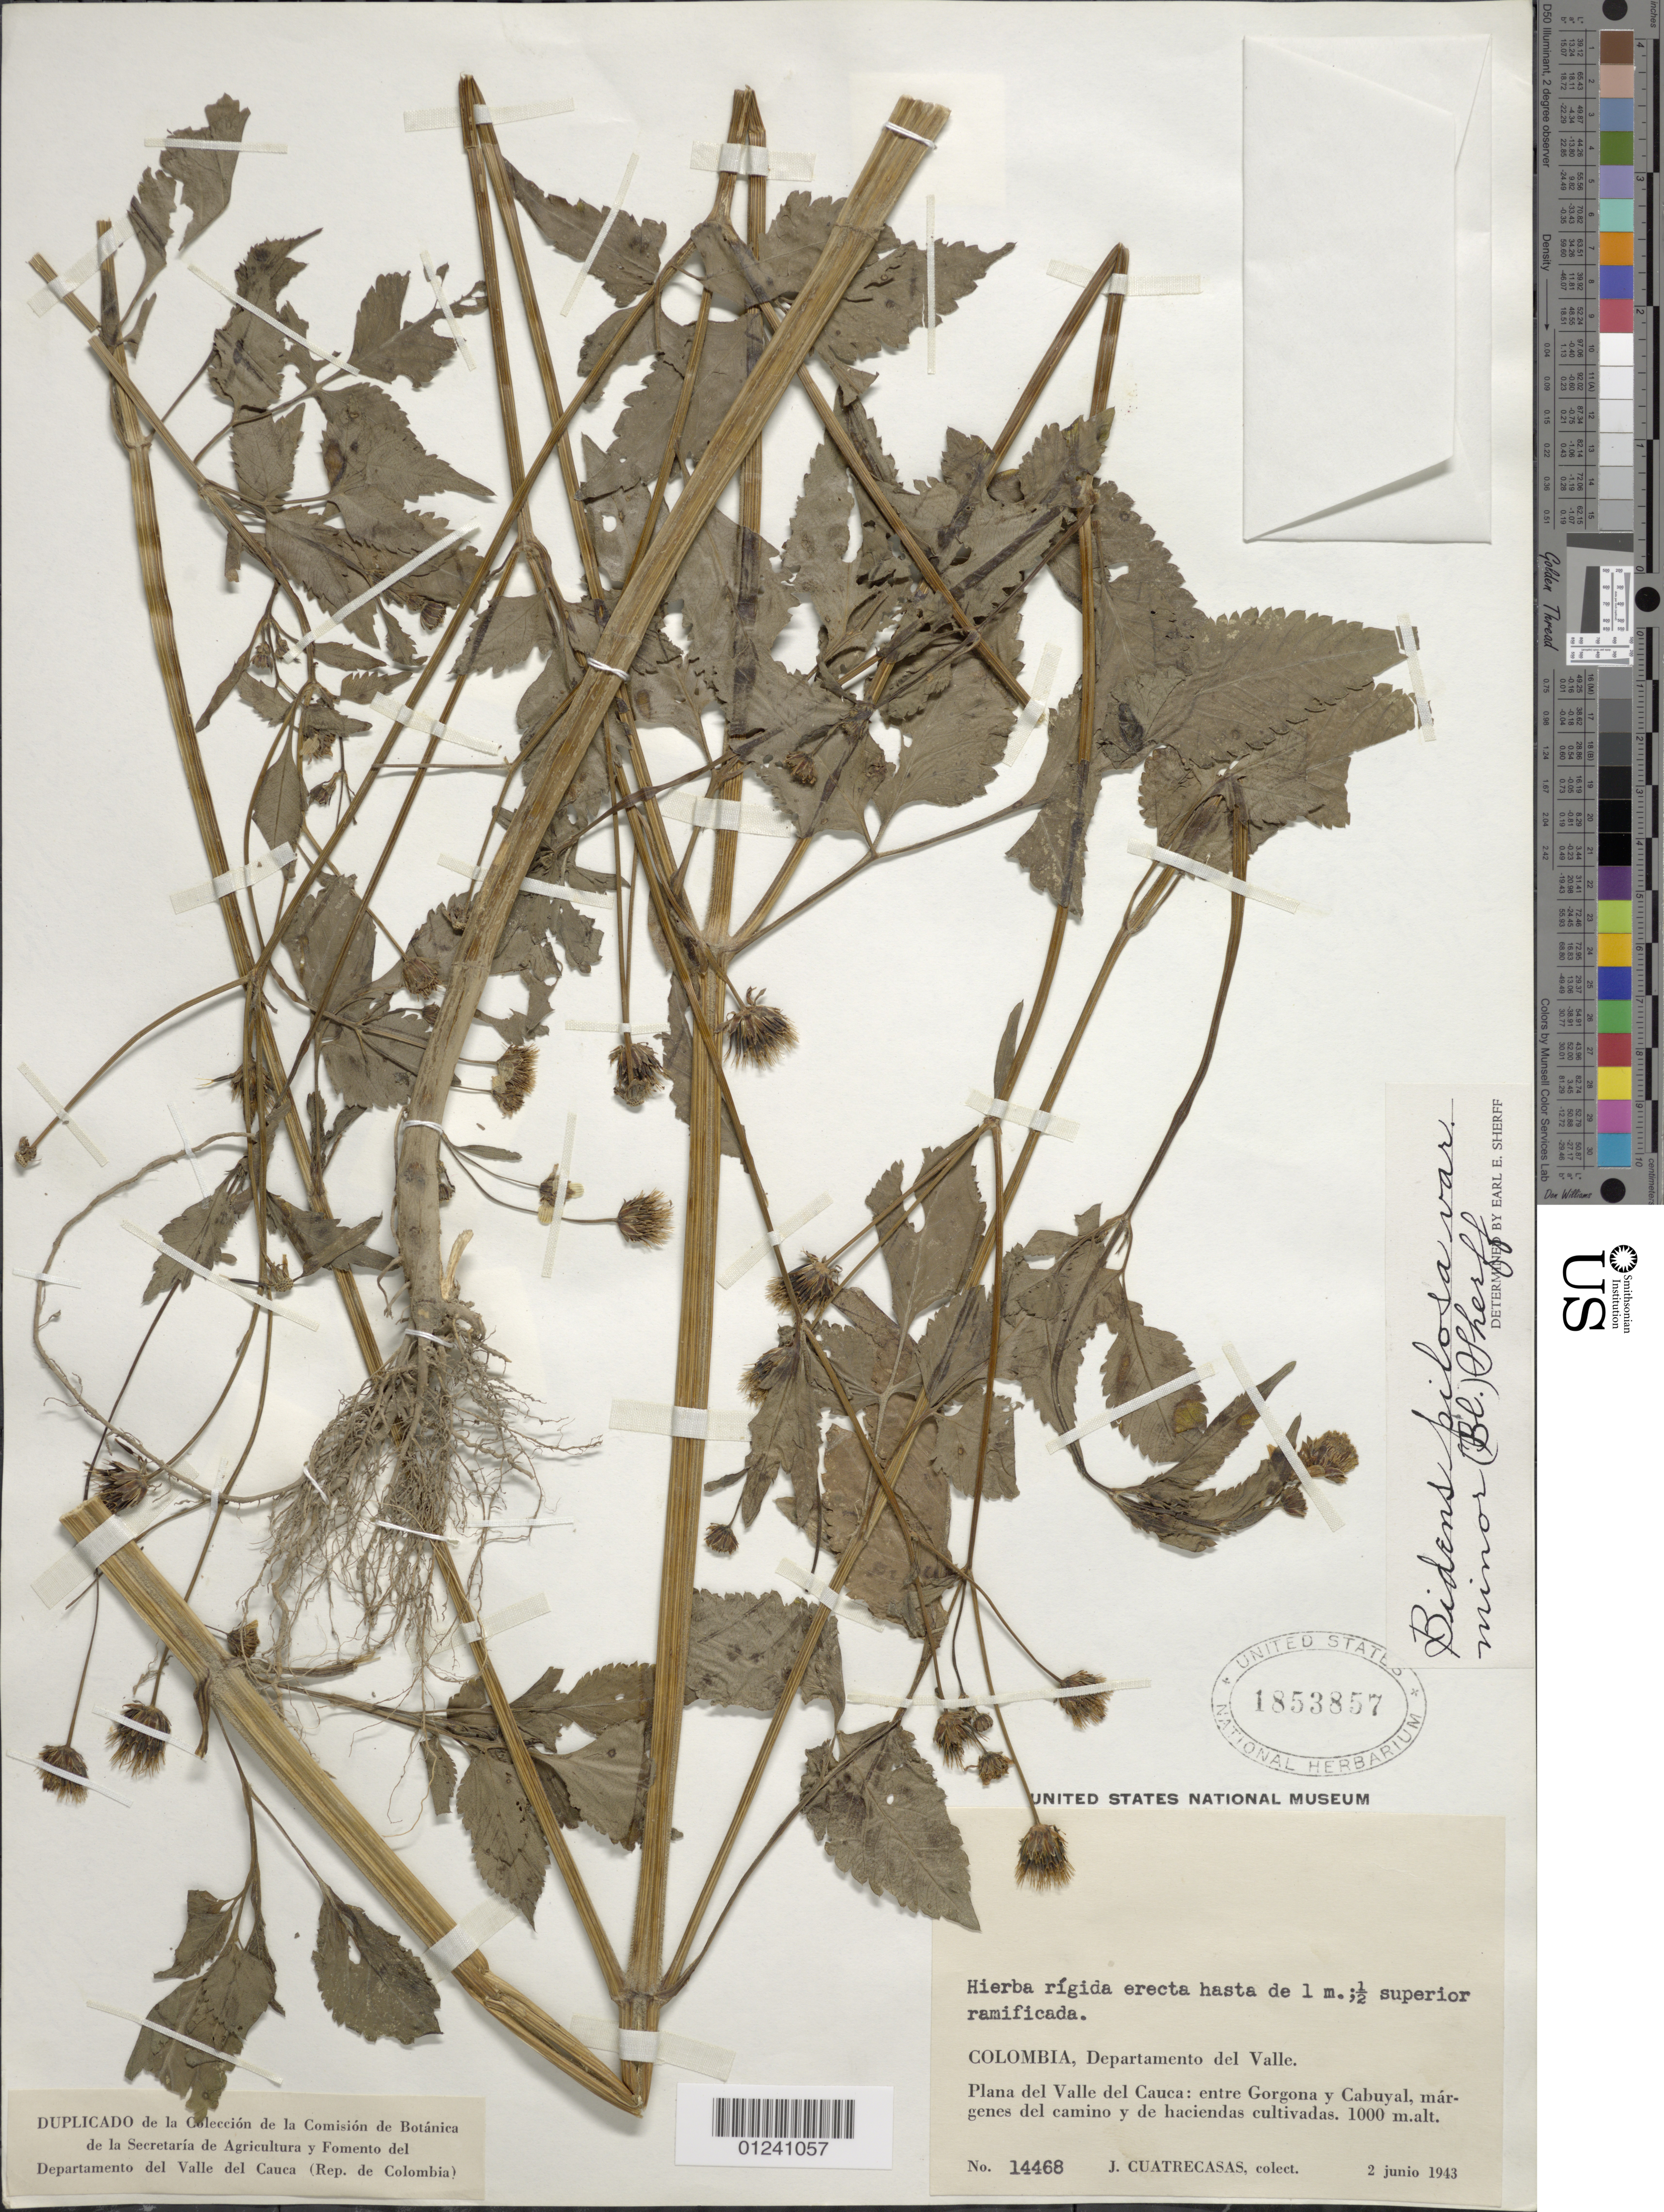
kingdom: Plantae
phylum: Tracheophyta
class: Magnoliopsida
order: Asterales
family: Asteraceae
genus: Bidens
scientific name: Bidens pilosa var. minor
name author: (Blume) Sherff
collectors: J. Cuatrecasas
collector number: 14468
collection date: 1943-06-02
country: Colombia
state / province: Valle del Cauca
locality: Plana del Valle del Cauca: entre Gorgona y Cabuyal, márgenes del camino y de haciendas cultivadas.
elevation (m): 1000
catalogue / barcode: US 1853857